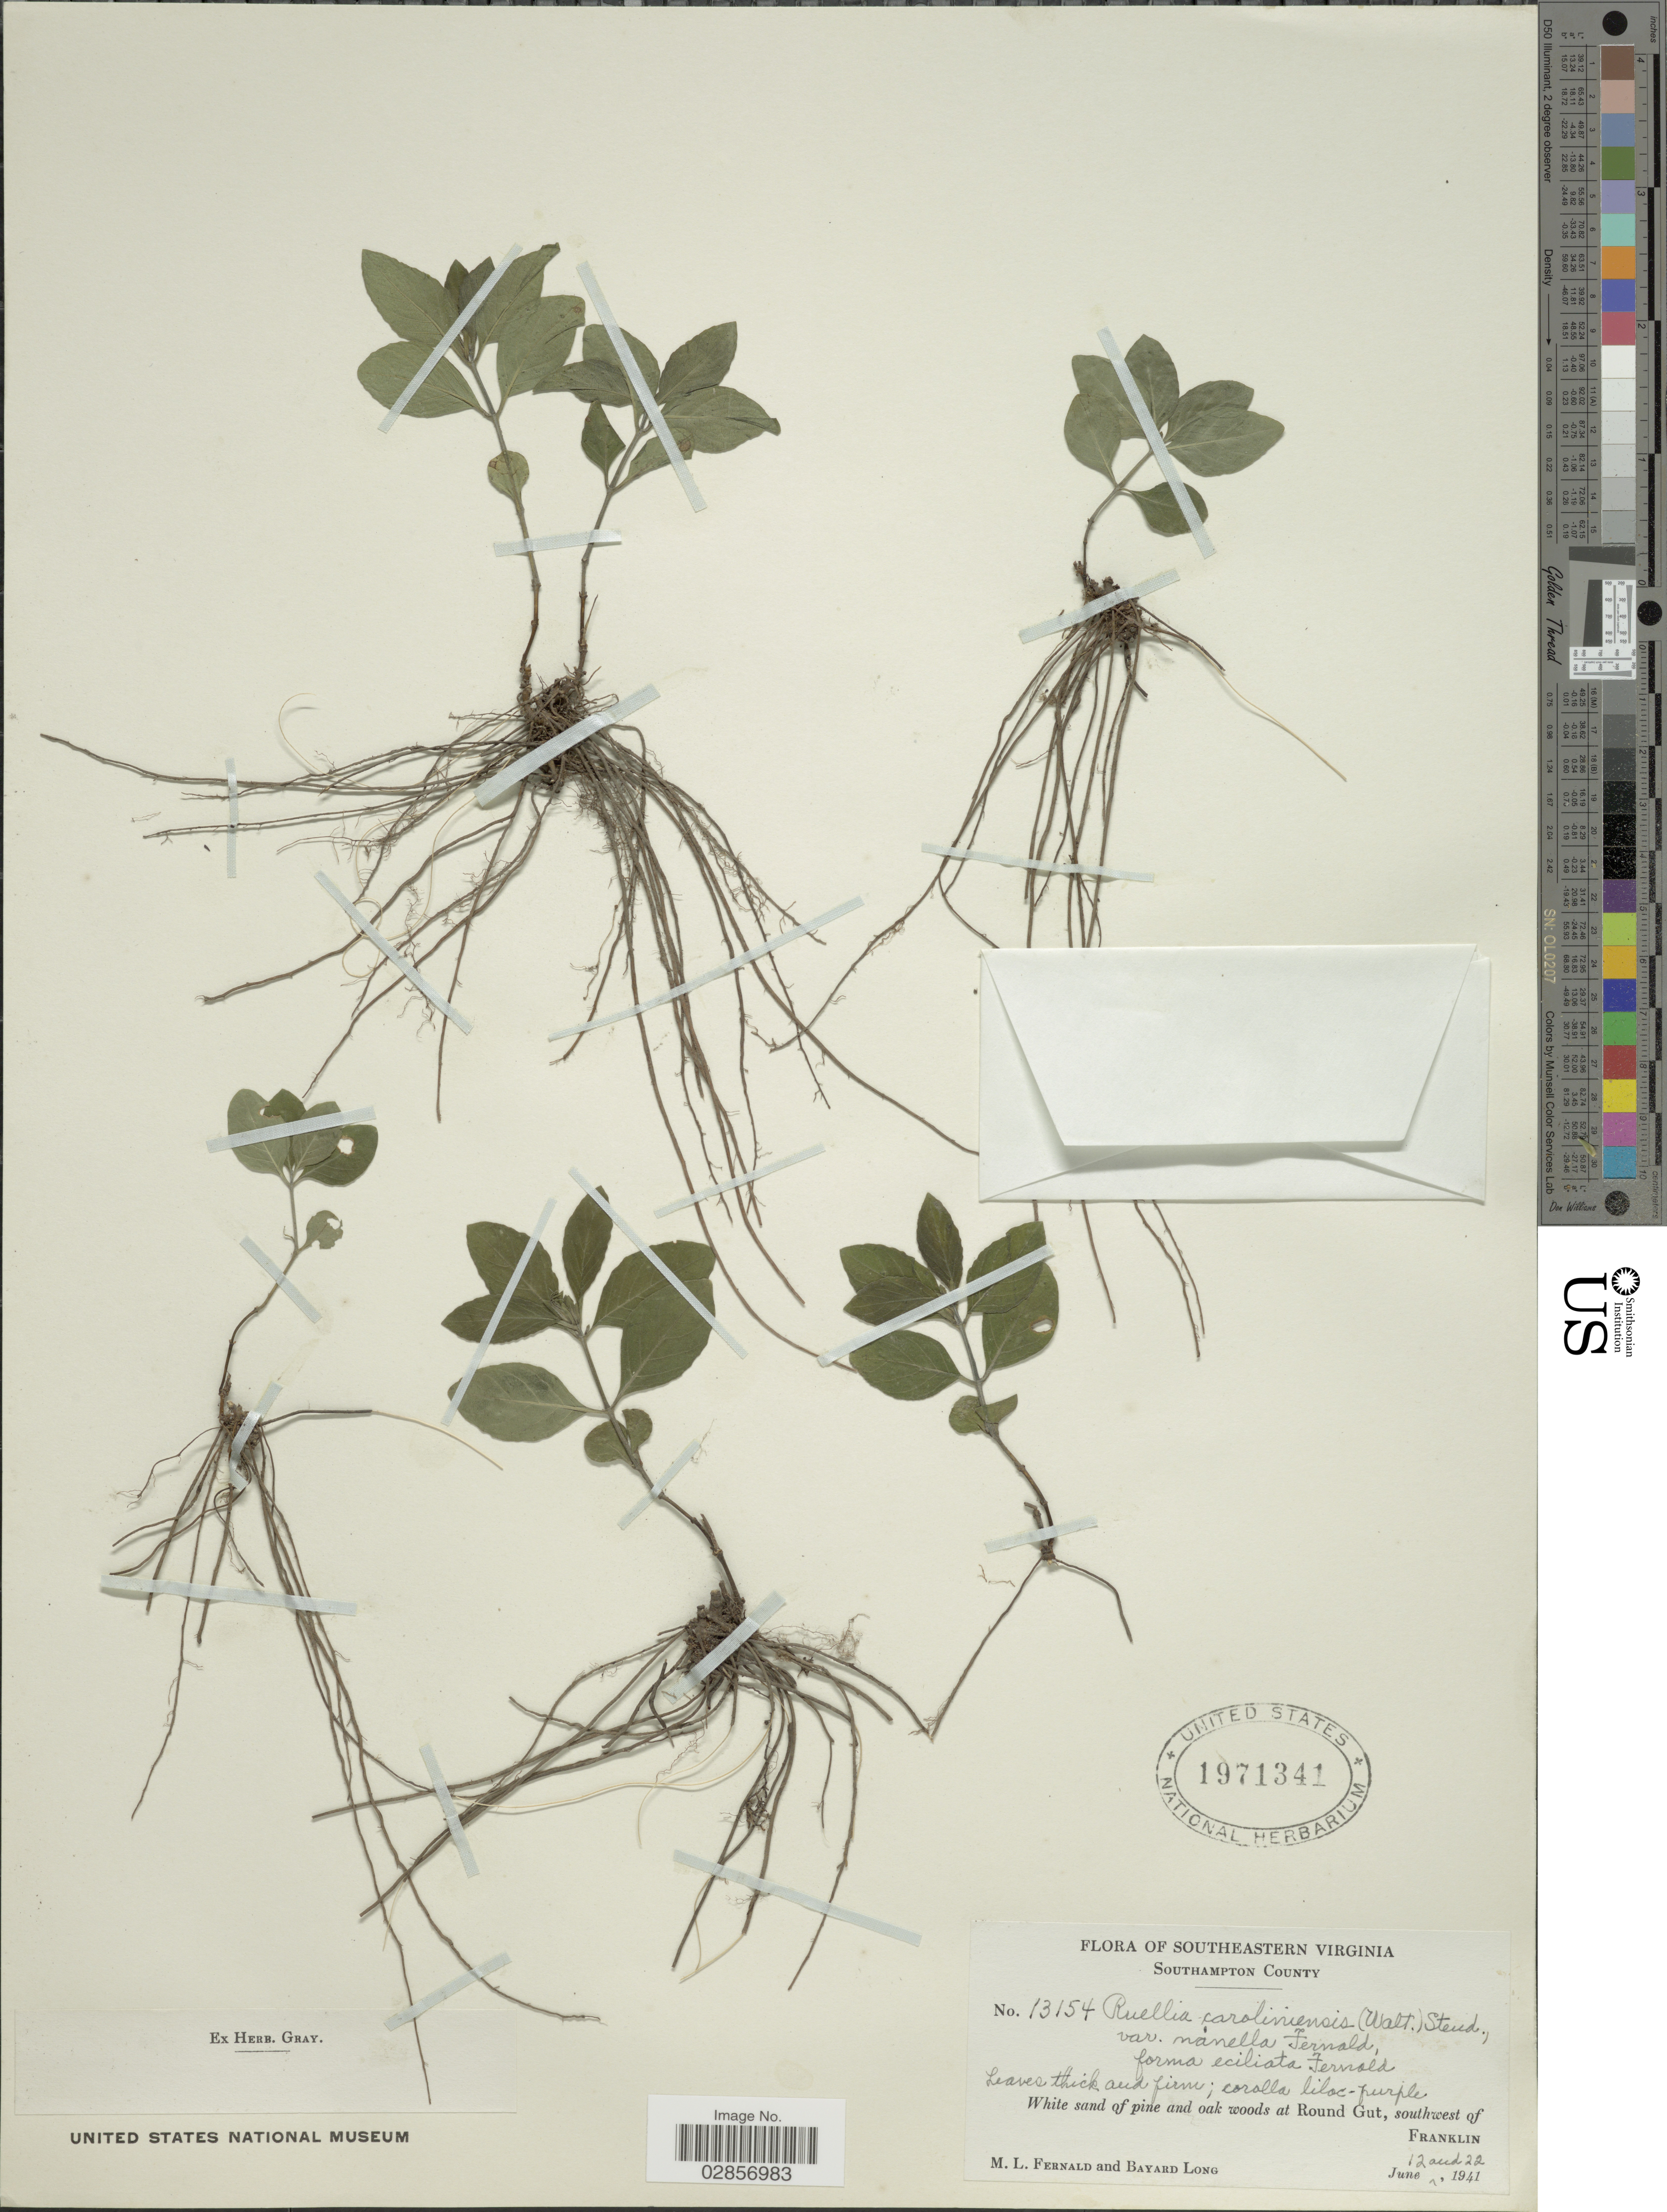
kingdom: Plantae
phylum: Tracheophyta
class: Magnoliopsida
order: Lamiales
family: Acanthaceae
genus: Ruellia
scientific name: Ruellia caroliniensis f. eciliata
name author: Fernald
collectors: M. L. Fernald & B. Long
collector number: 13154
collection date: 1941-06-12/1941-06-22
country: United States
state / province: Virginia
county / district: Southampton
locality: Southeastern Virginia. Southampton County. White sand of pine and oak woods at Round Gut, southwest of Franklin.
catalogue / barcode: US 1971341